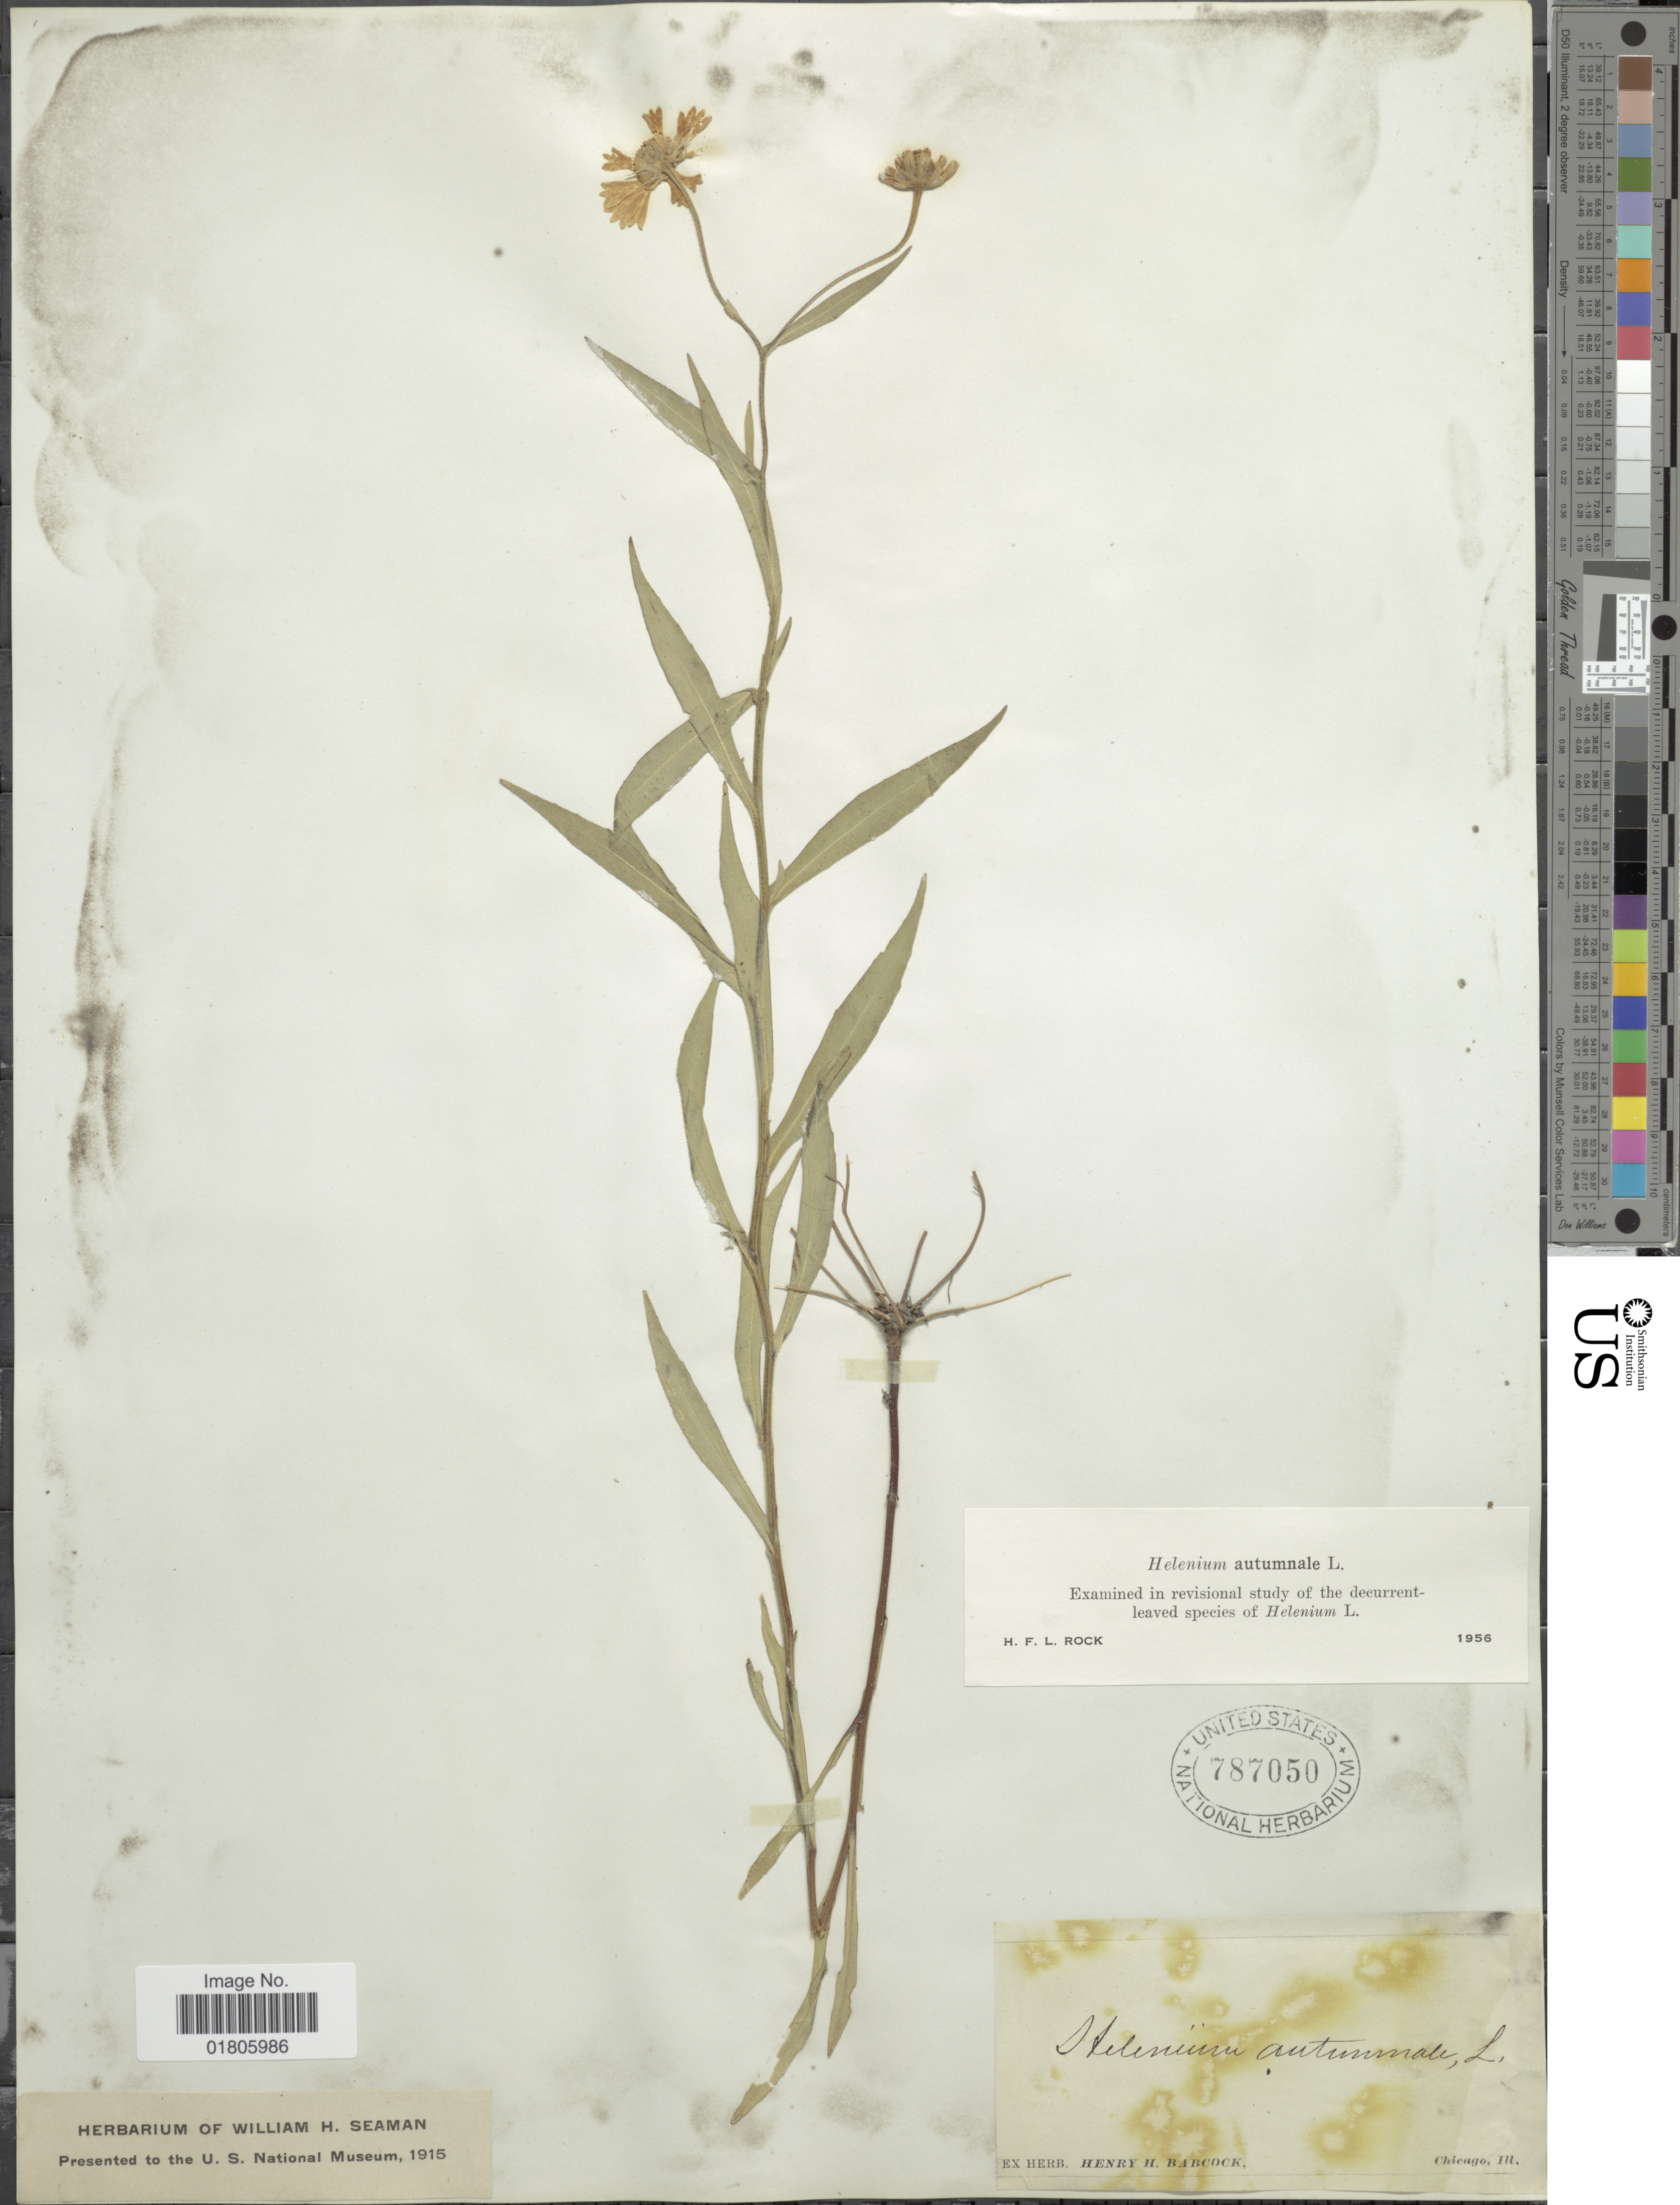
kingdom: Plantae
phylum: Tracheophyta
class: Magnoliopsida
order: Asterales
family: Asteraceae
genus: Helenium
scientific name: Helenium autumnale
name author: L.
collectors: ex herb. Henry Homes Babcock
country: United States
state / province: Illinois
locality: Chicago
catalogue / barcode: US 787050